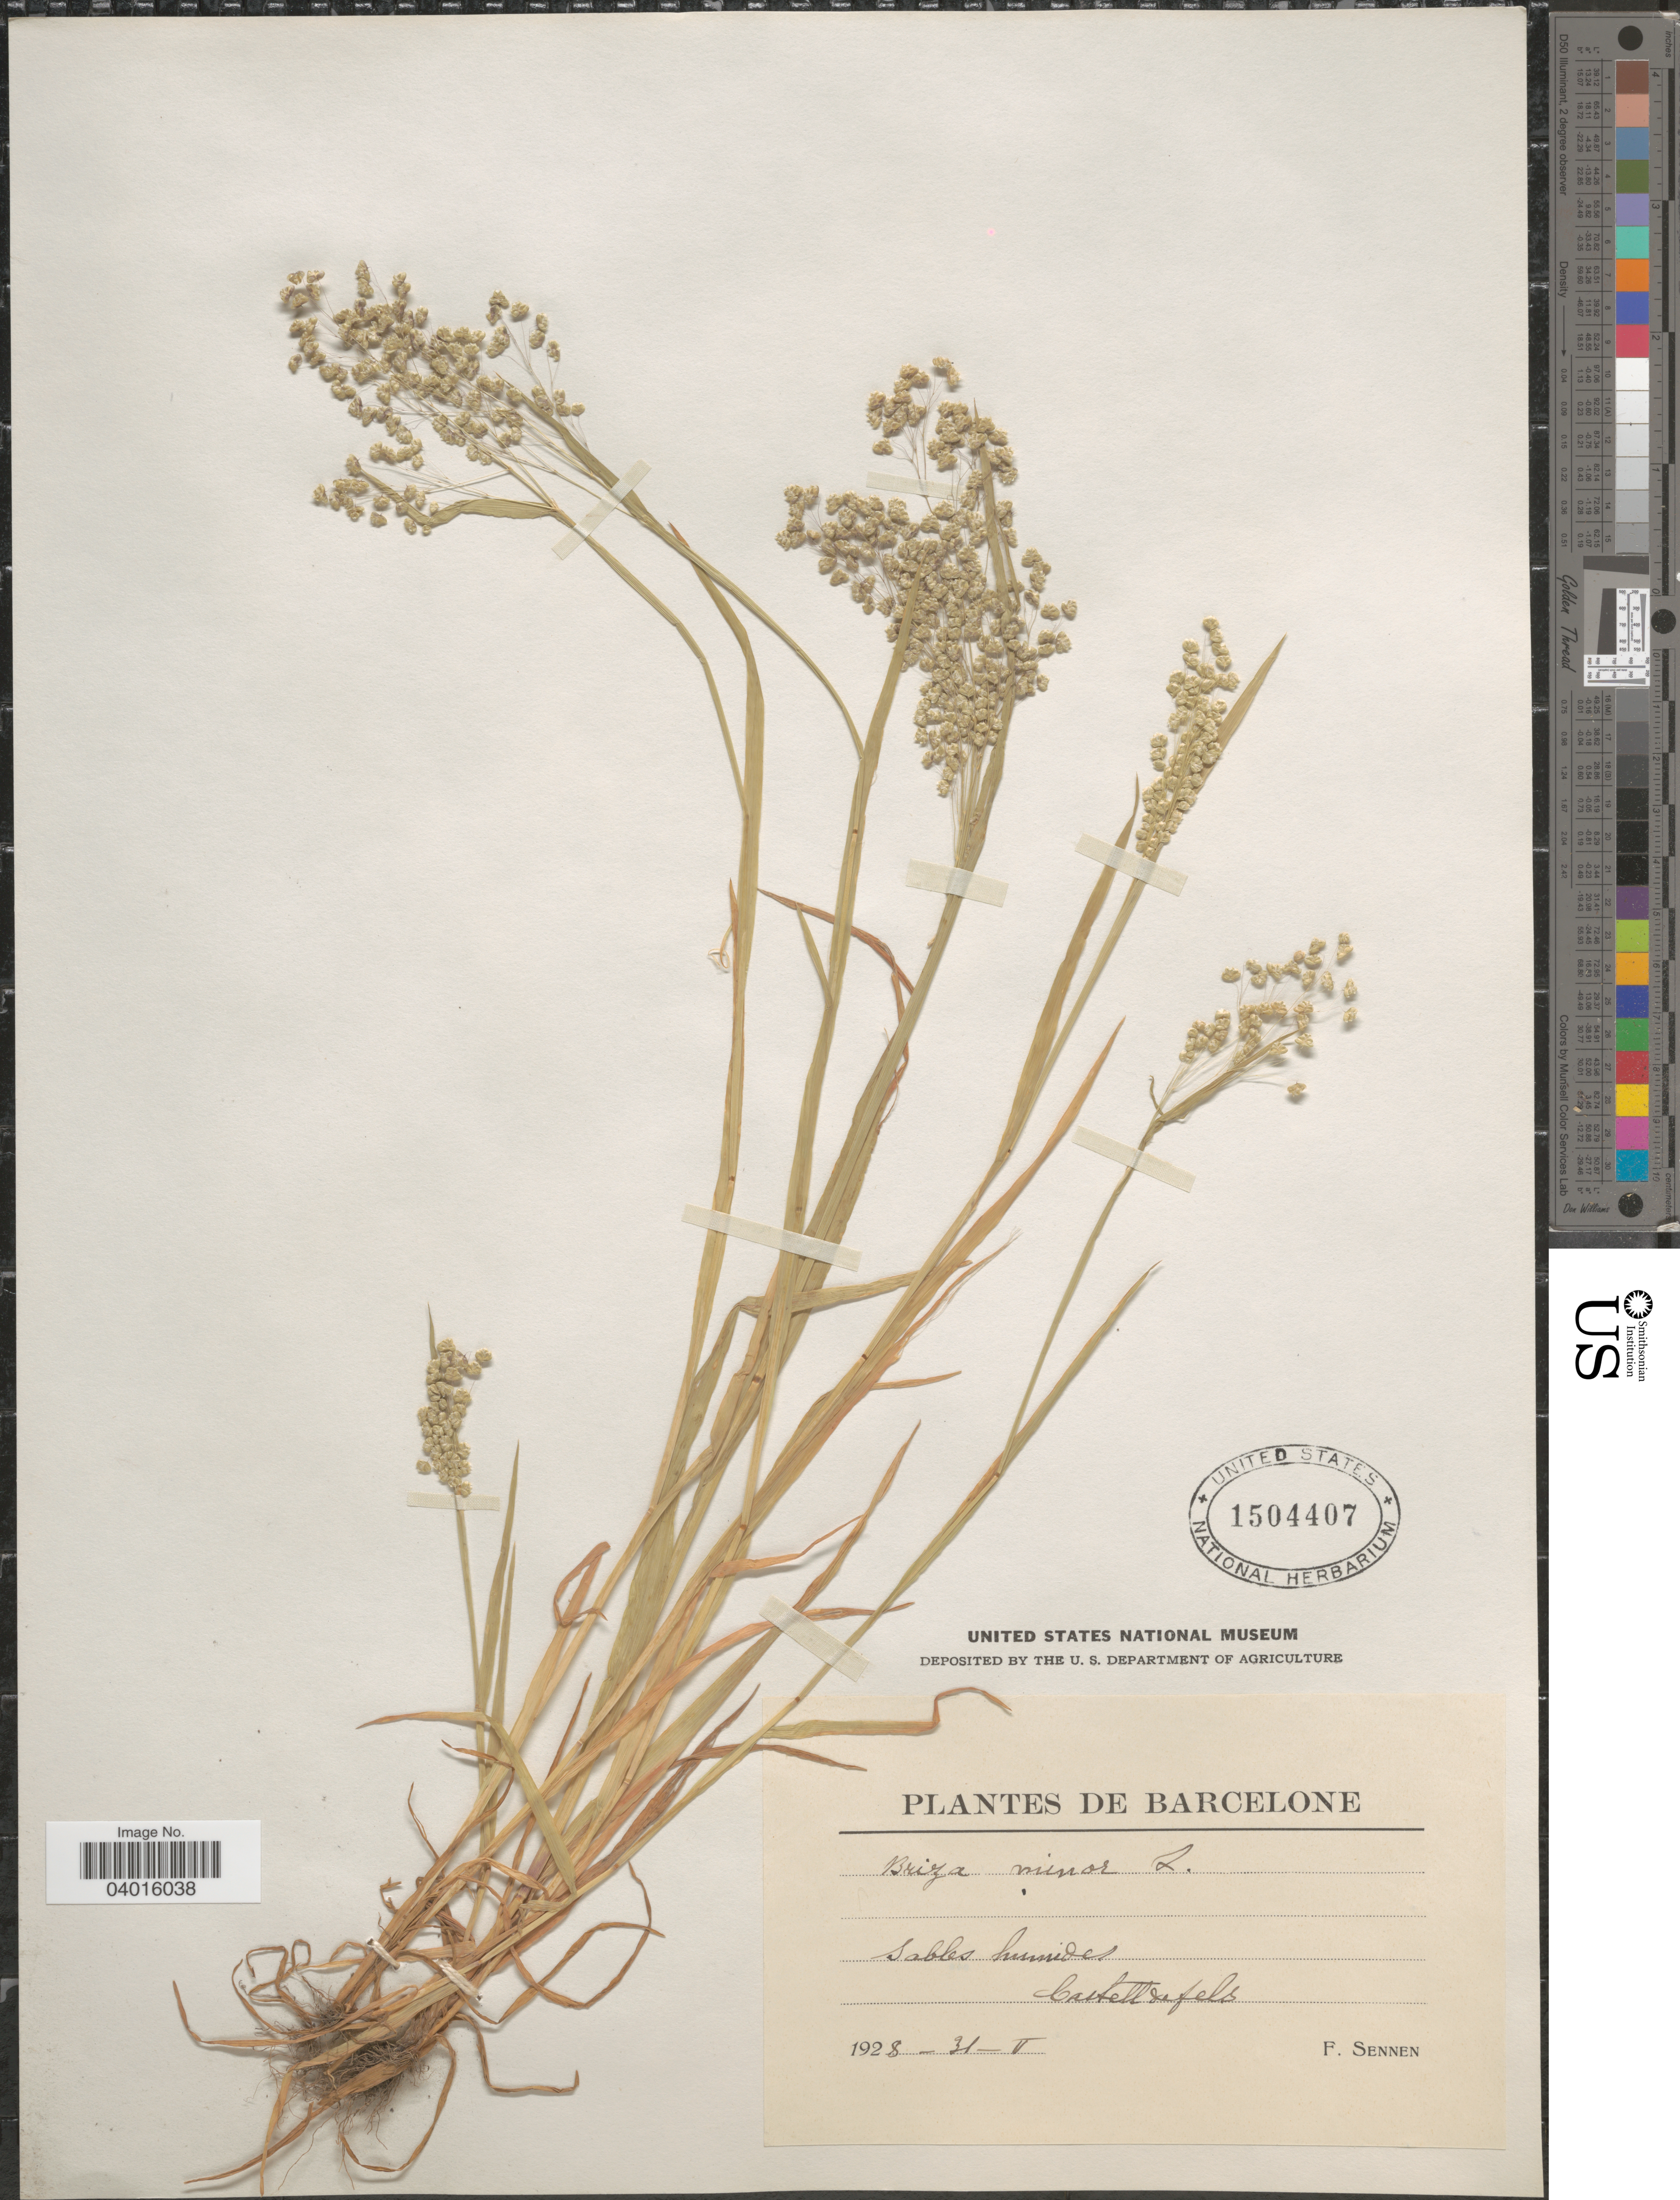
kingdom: Plantae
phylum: Tracheophyta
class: Liliopsida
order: Poales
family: Poaceae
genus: Briza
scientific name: Briza minor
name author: L.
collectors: E. Sennen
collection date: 1928-05-31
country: Spain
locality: Barcelone. Sables humides. Castelldefels.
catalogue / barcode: US 1504407